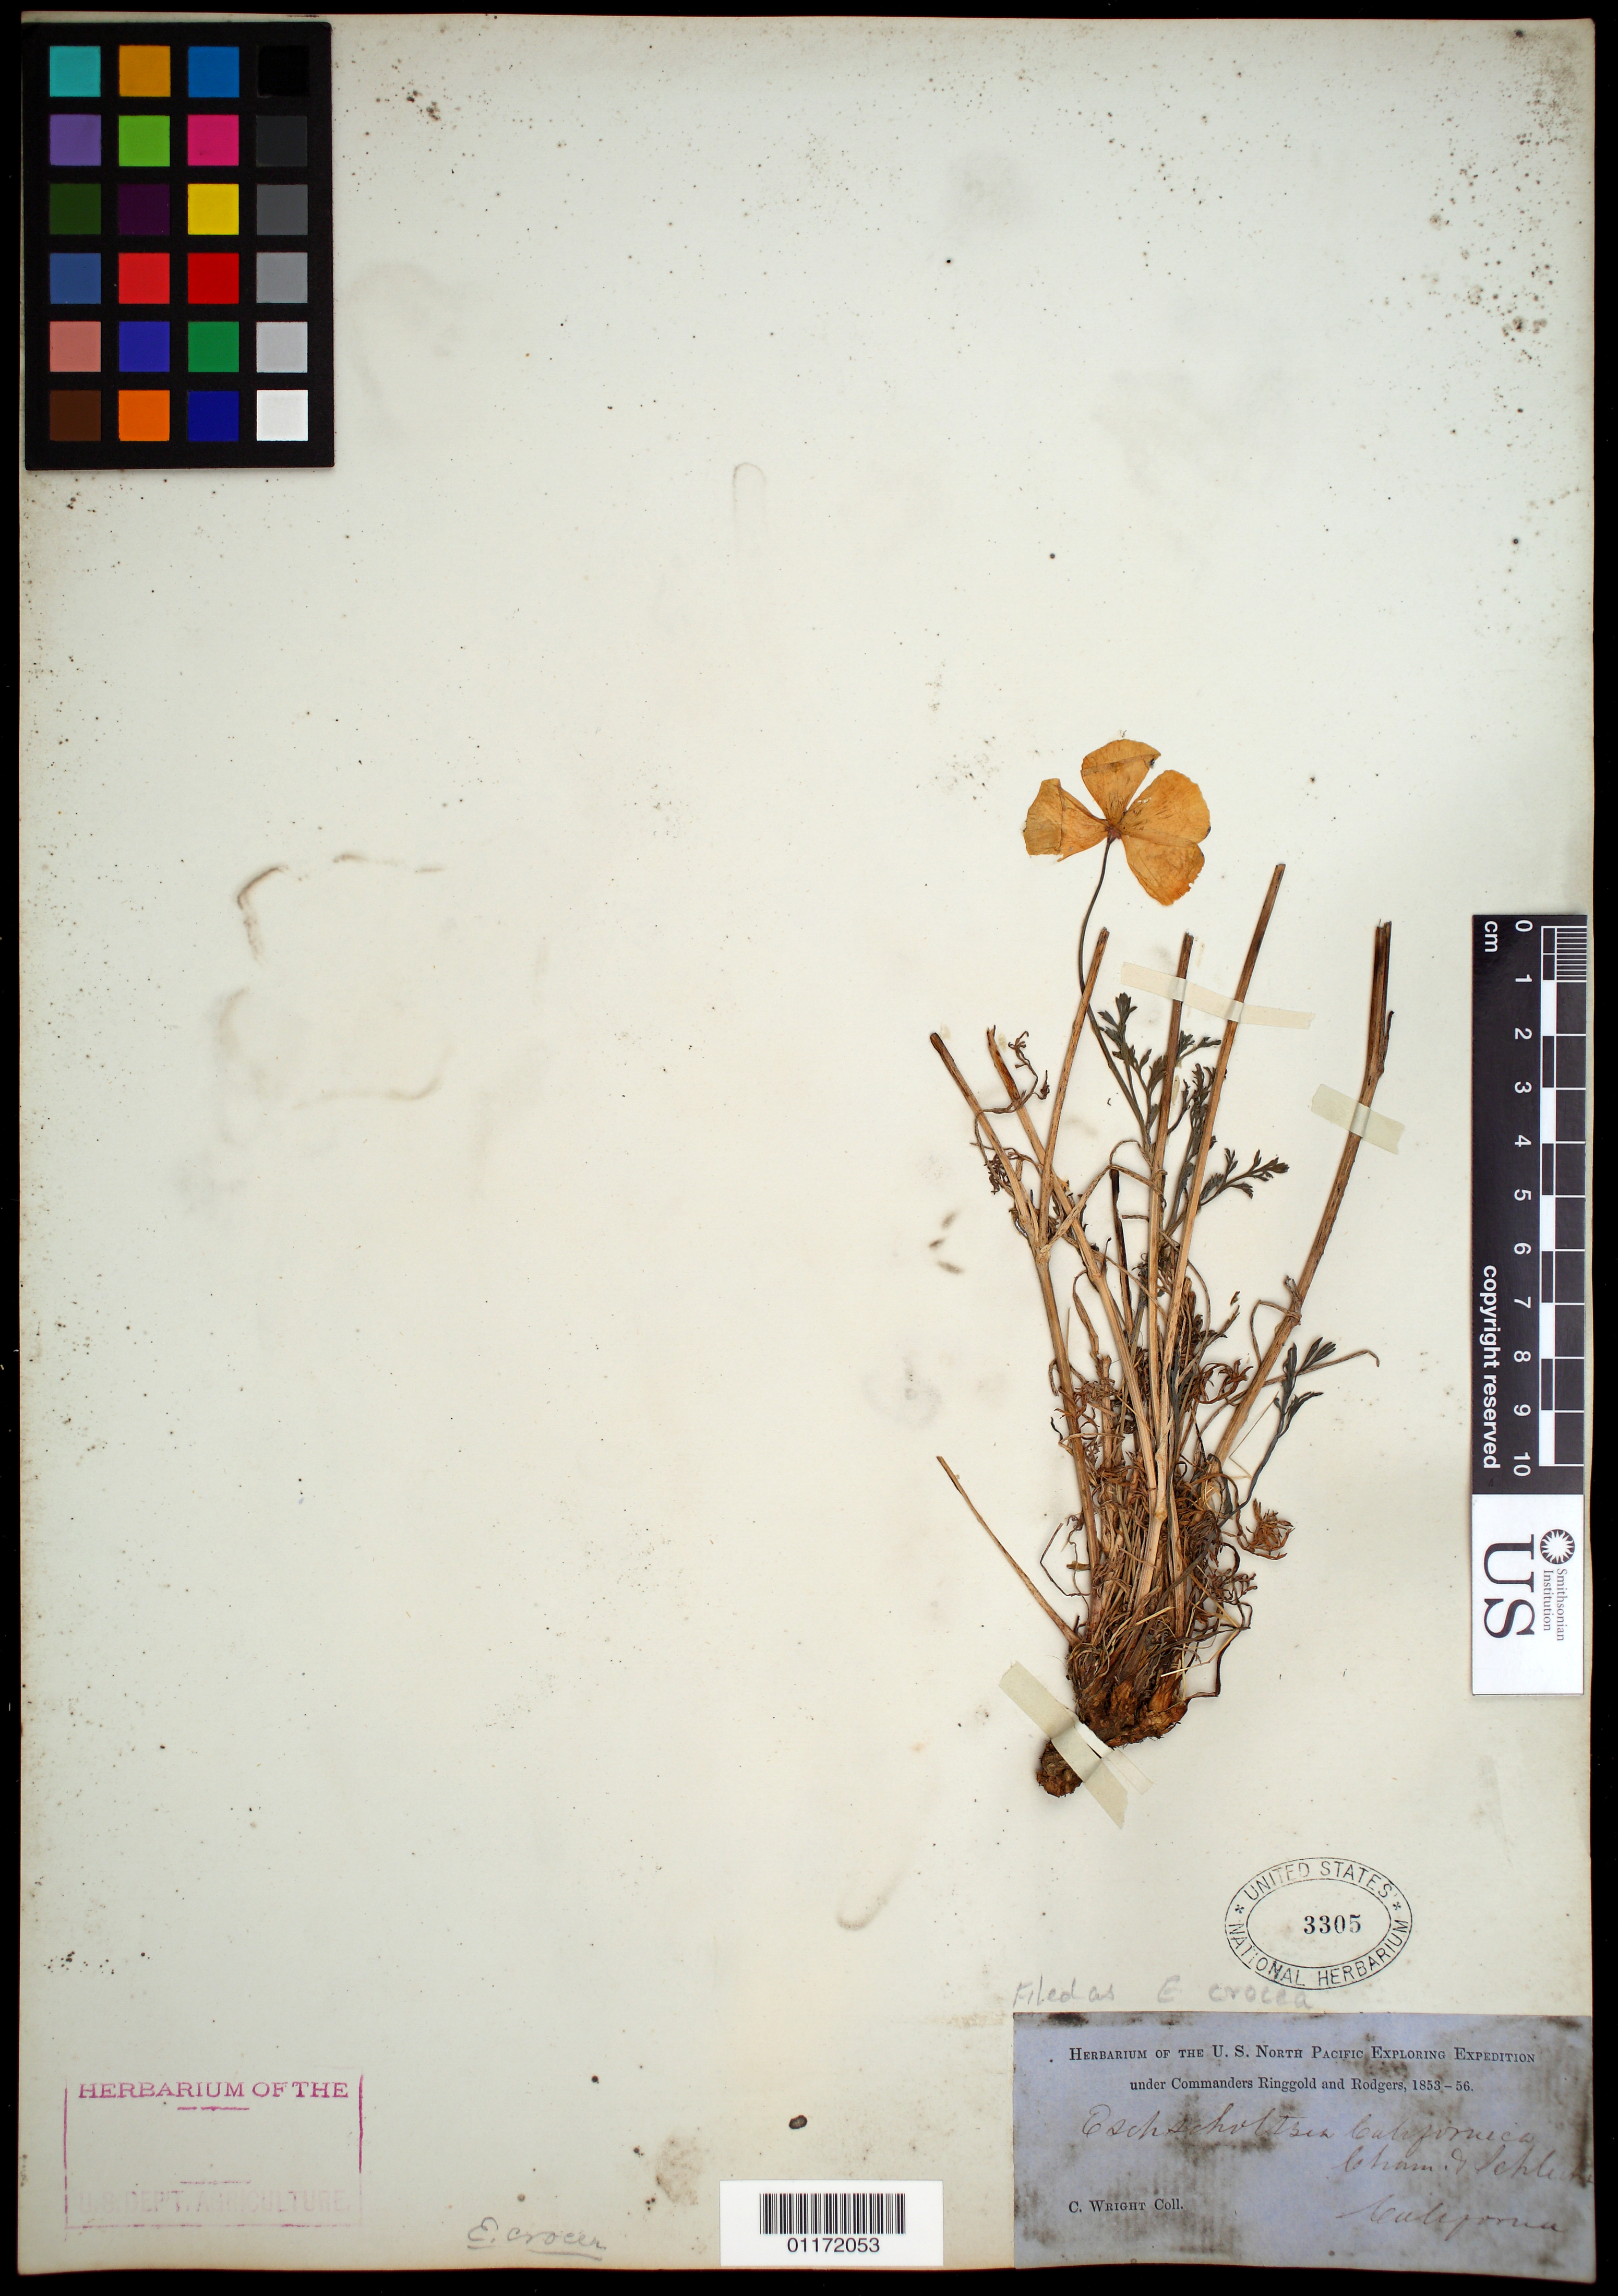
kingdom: Plantae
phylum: Tracheophyta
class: Magnoliopsida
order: Ranunculales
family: Papaveraceae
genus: Eschscholzia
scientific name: Eschscholzia crocea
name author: Benth.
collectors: C. Wright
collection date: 1853/1856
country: United States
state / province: California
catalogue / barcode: US 3305